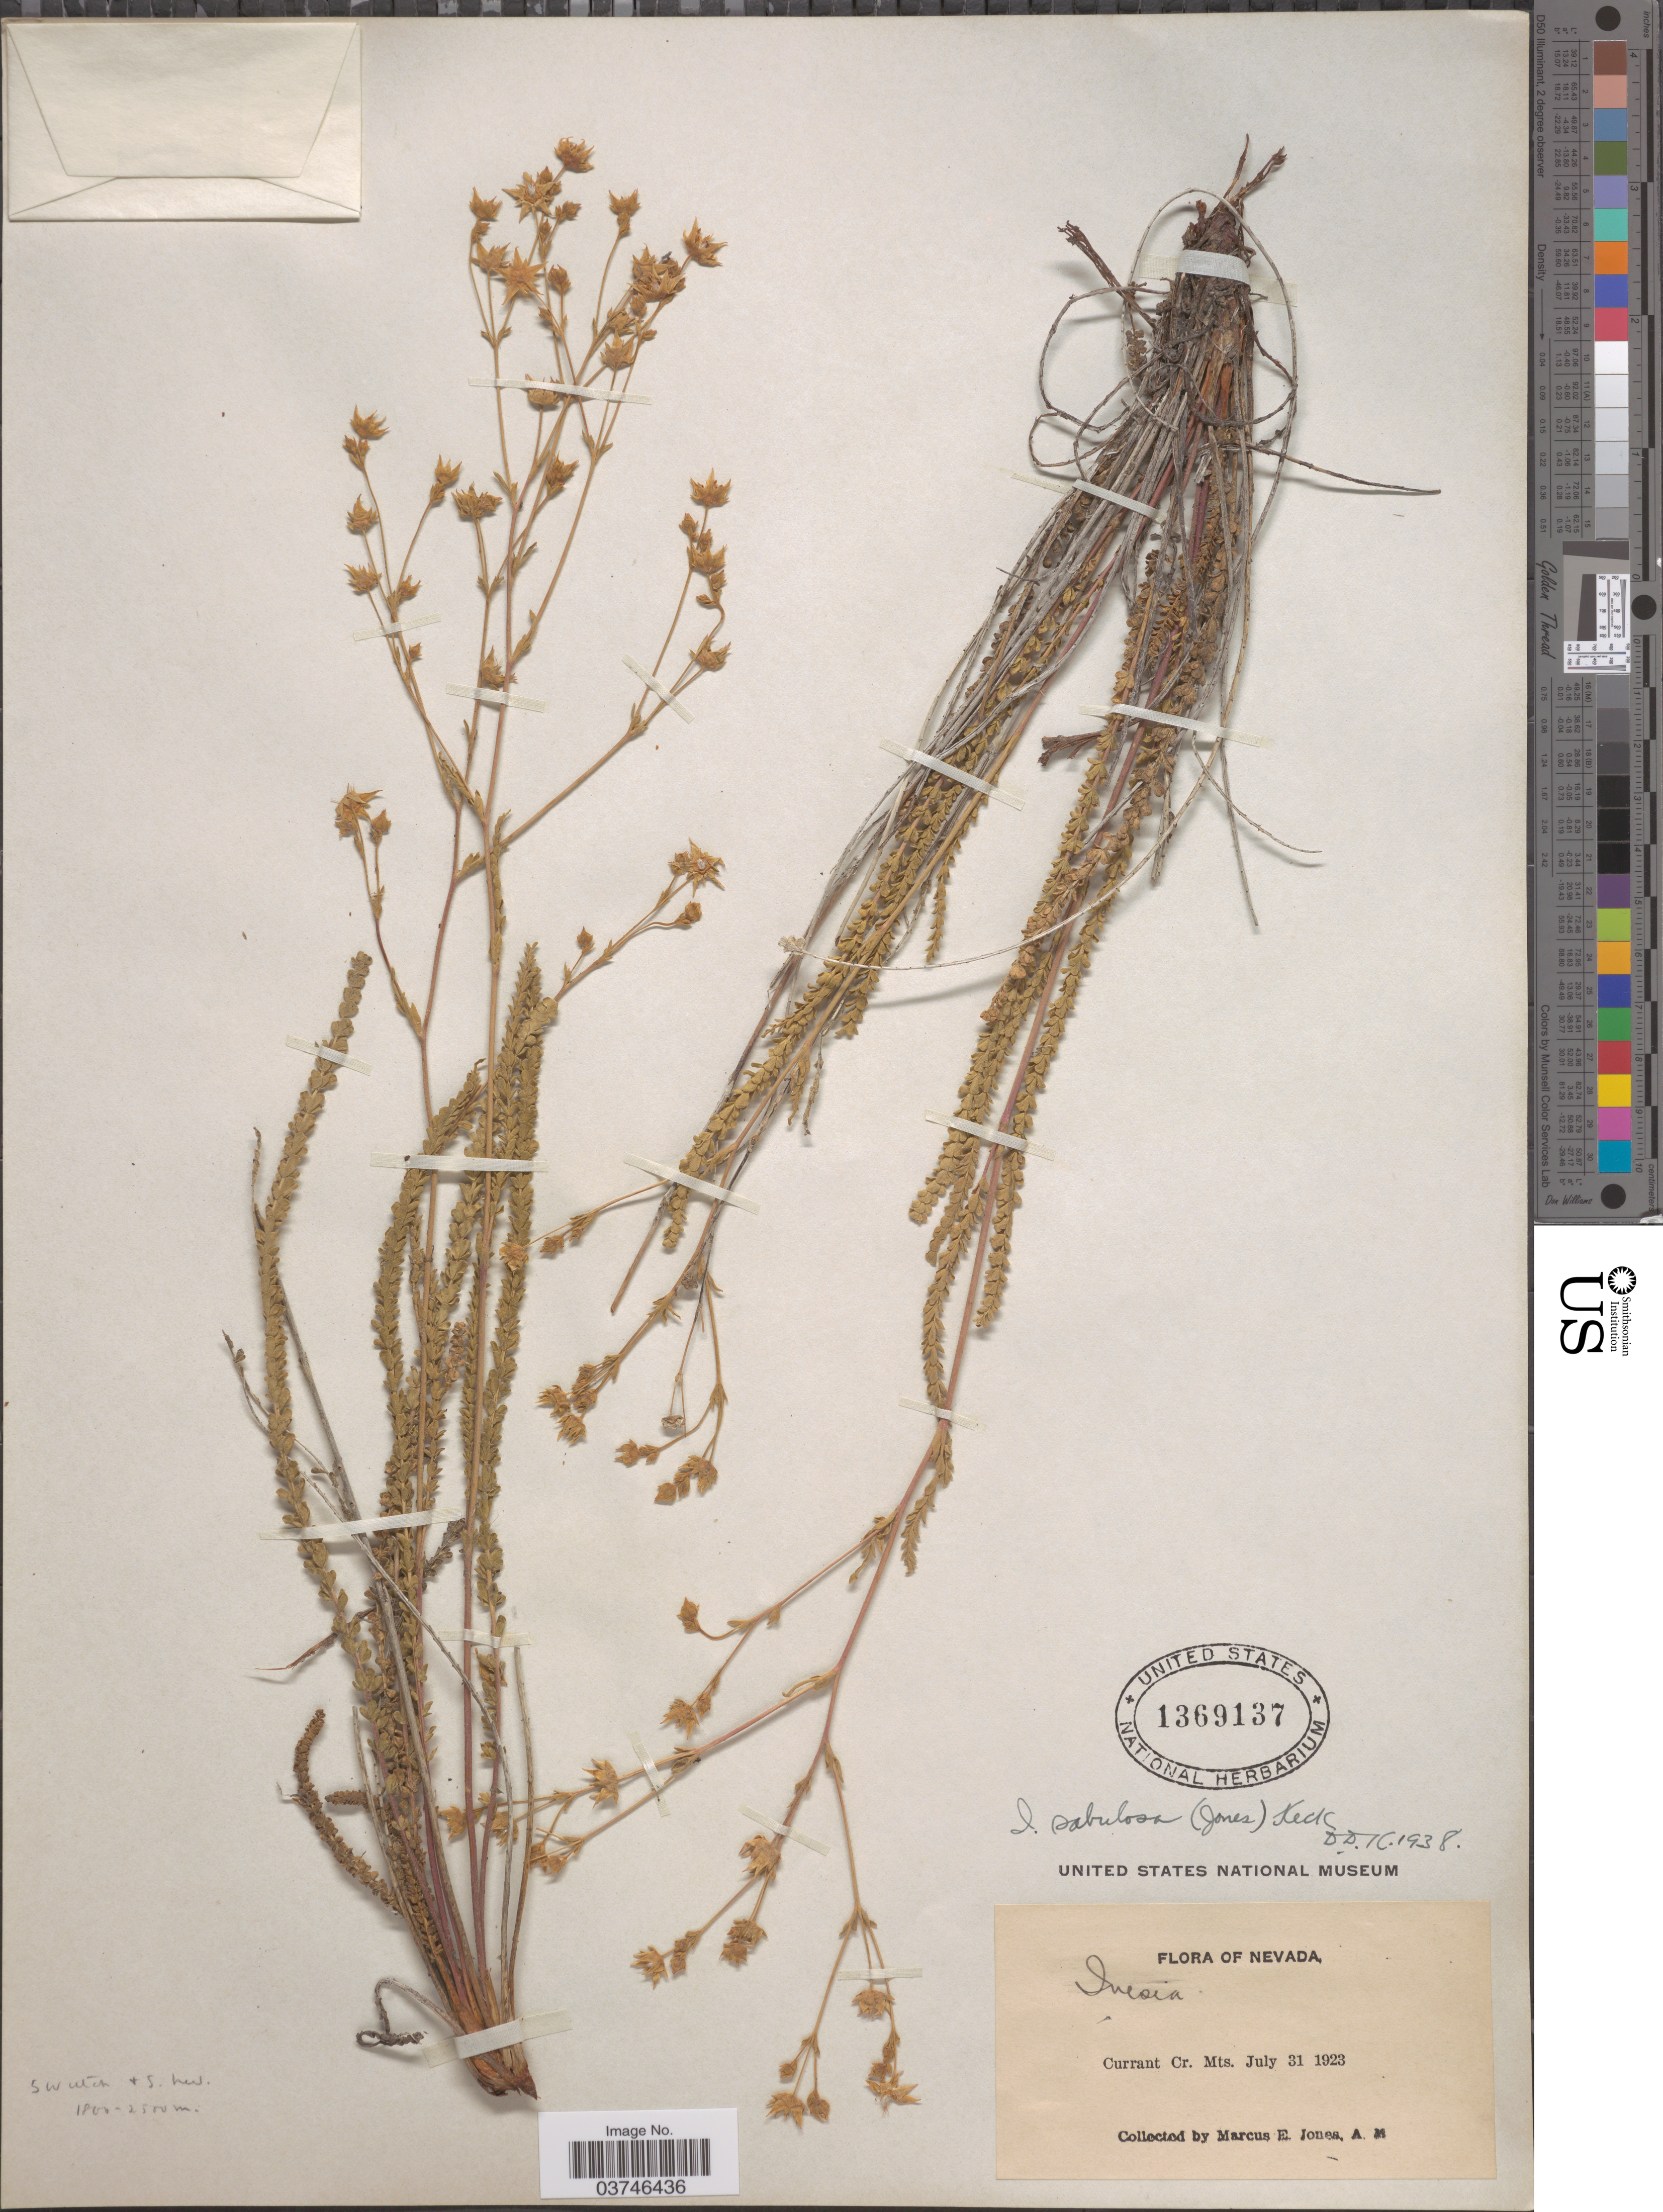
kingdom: Plantae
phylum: Tracheophyta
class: Magnoliopsida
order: Rosales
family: Rosaceae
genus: Potentilla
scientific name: Potentilla sabulosa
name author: M.E. Jones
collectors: M. E. Jones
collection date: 1923-07-31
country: United States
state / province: Nevada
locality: Currant Cr. Mts.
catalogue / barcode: US 1369137